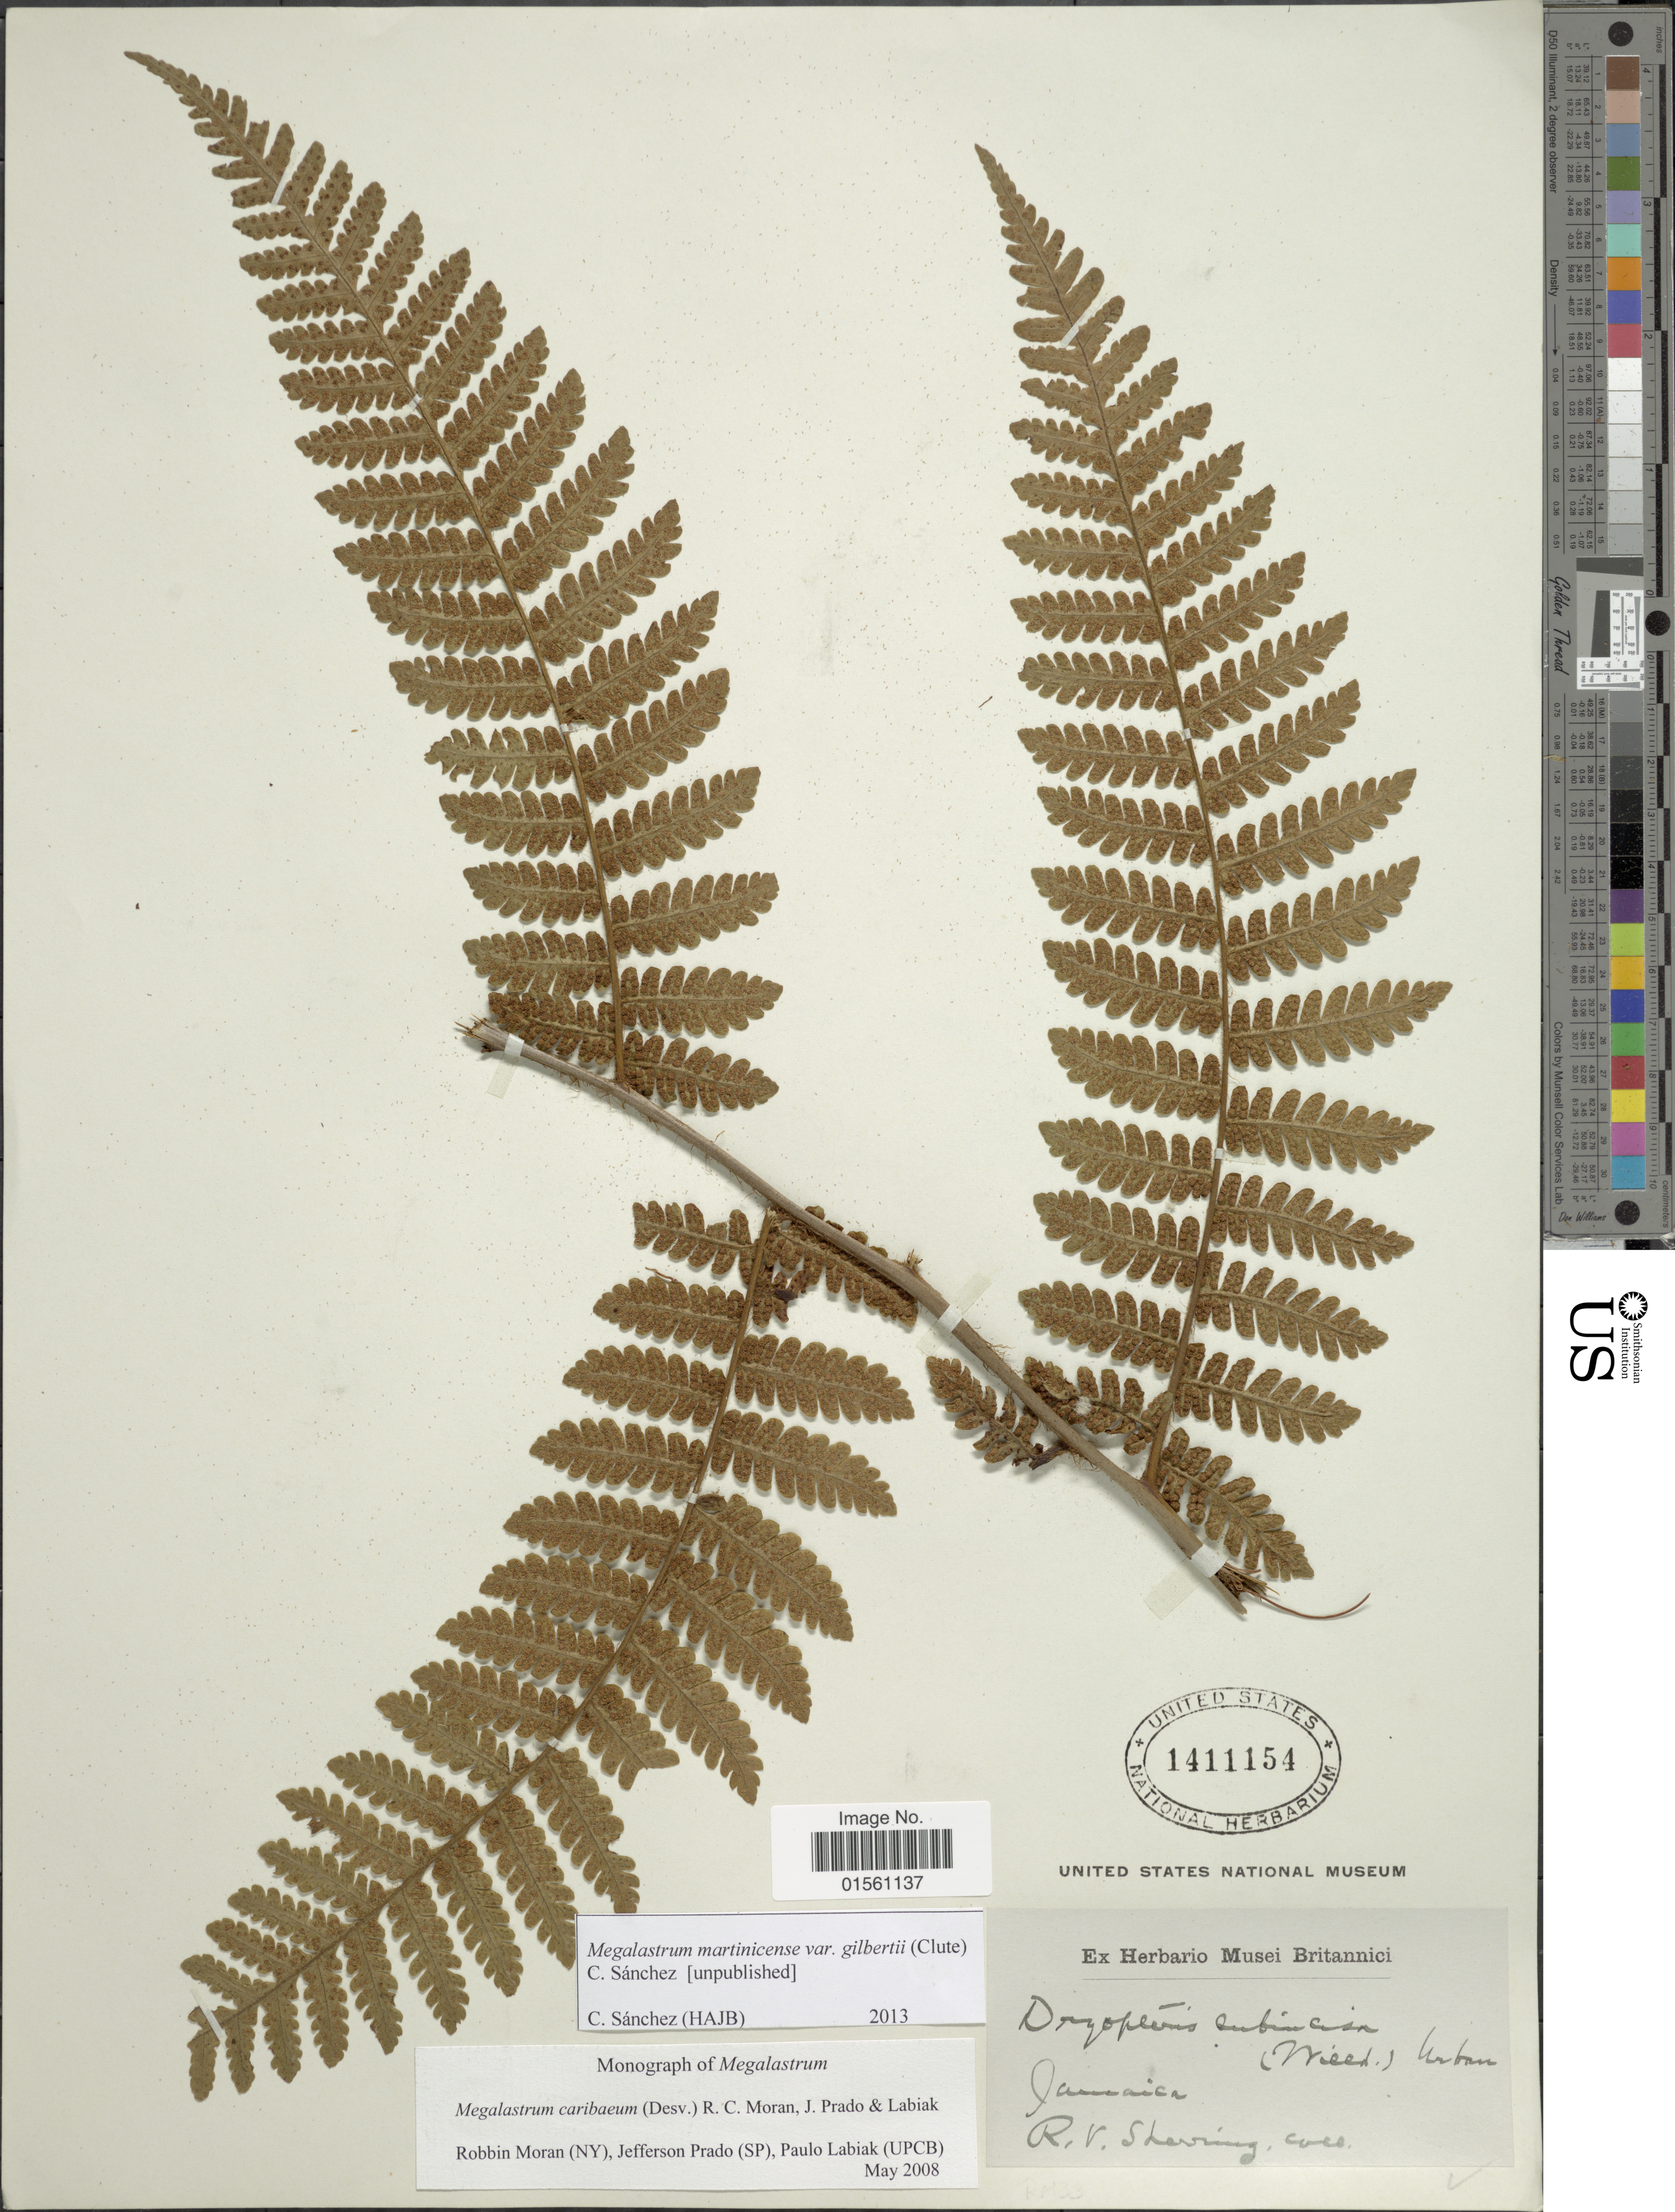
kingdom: Plantae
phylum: Tracheophyta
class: Polypodiopsida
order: Polypodiales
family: Dryopteridaceae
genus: Megalastrum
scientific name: Megalastrum caribaeum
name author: (Desv.) R.C. Moran et al.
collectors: R. Sherring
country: Jamaica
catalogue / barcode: US 1411154